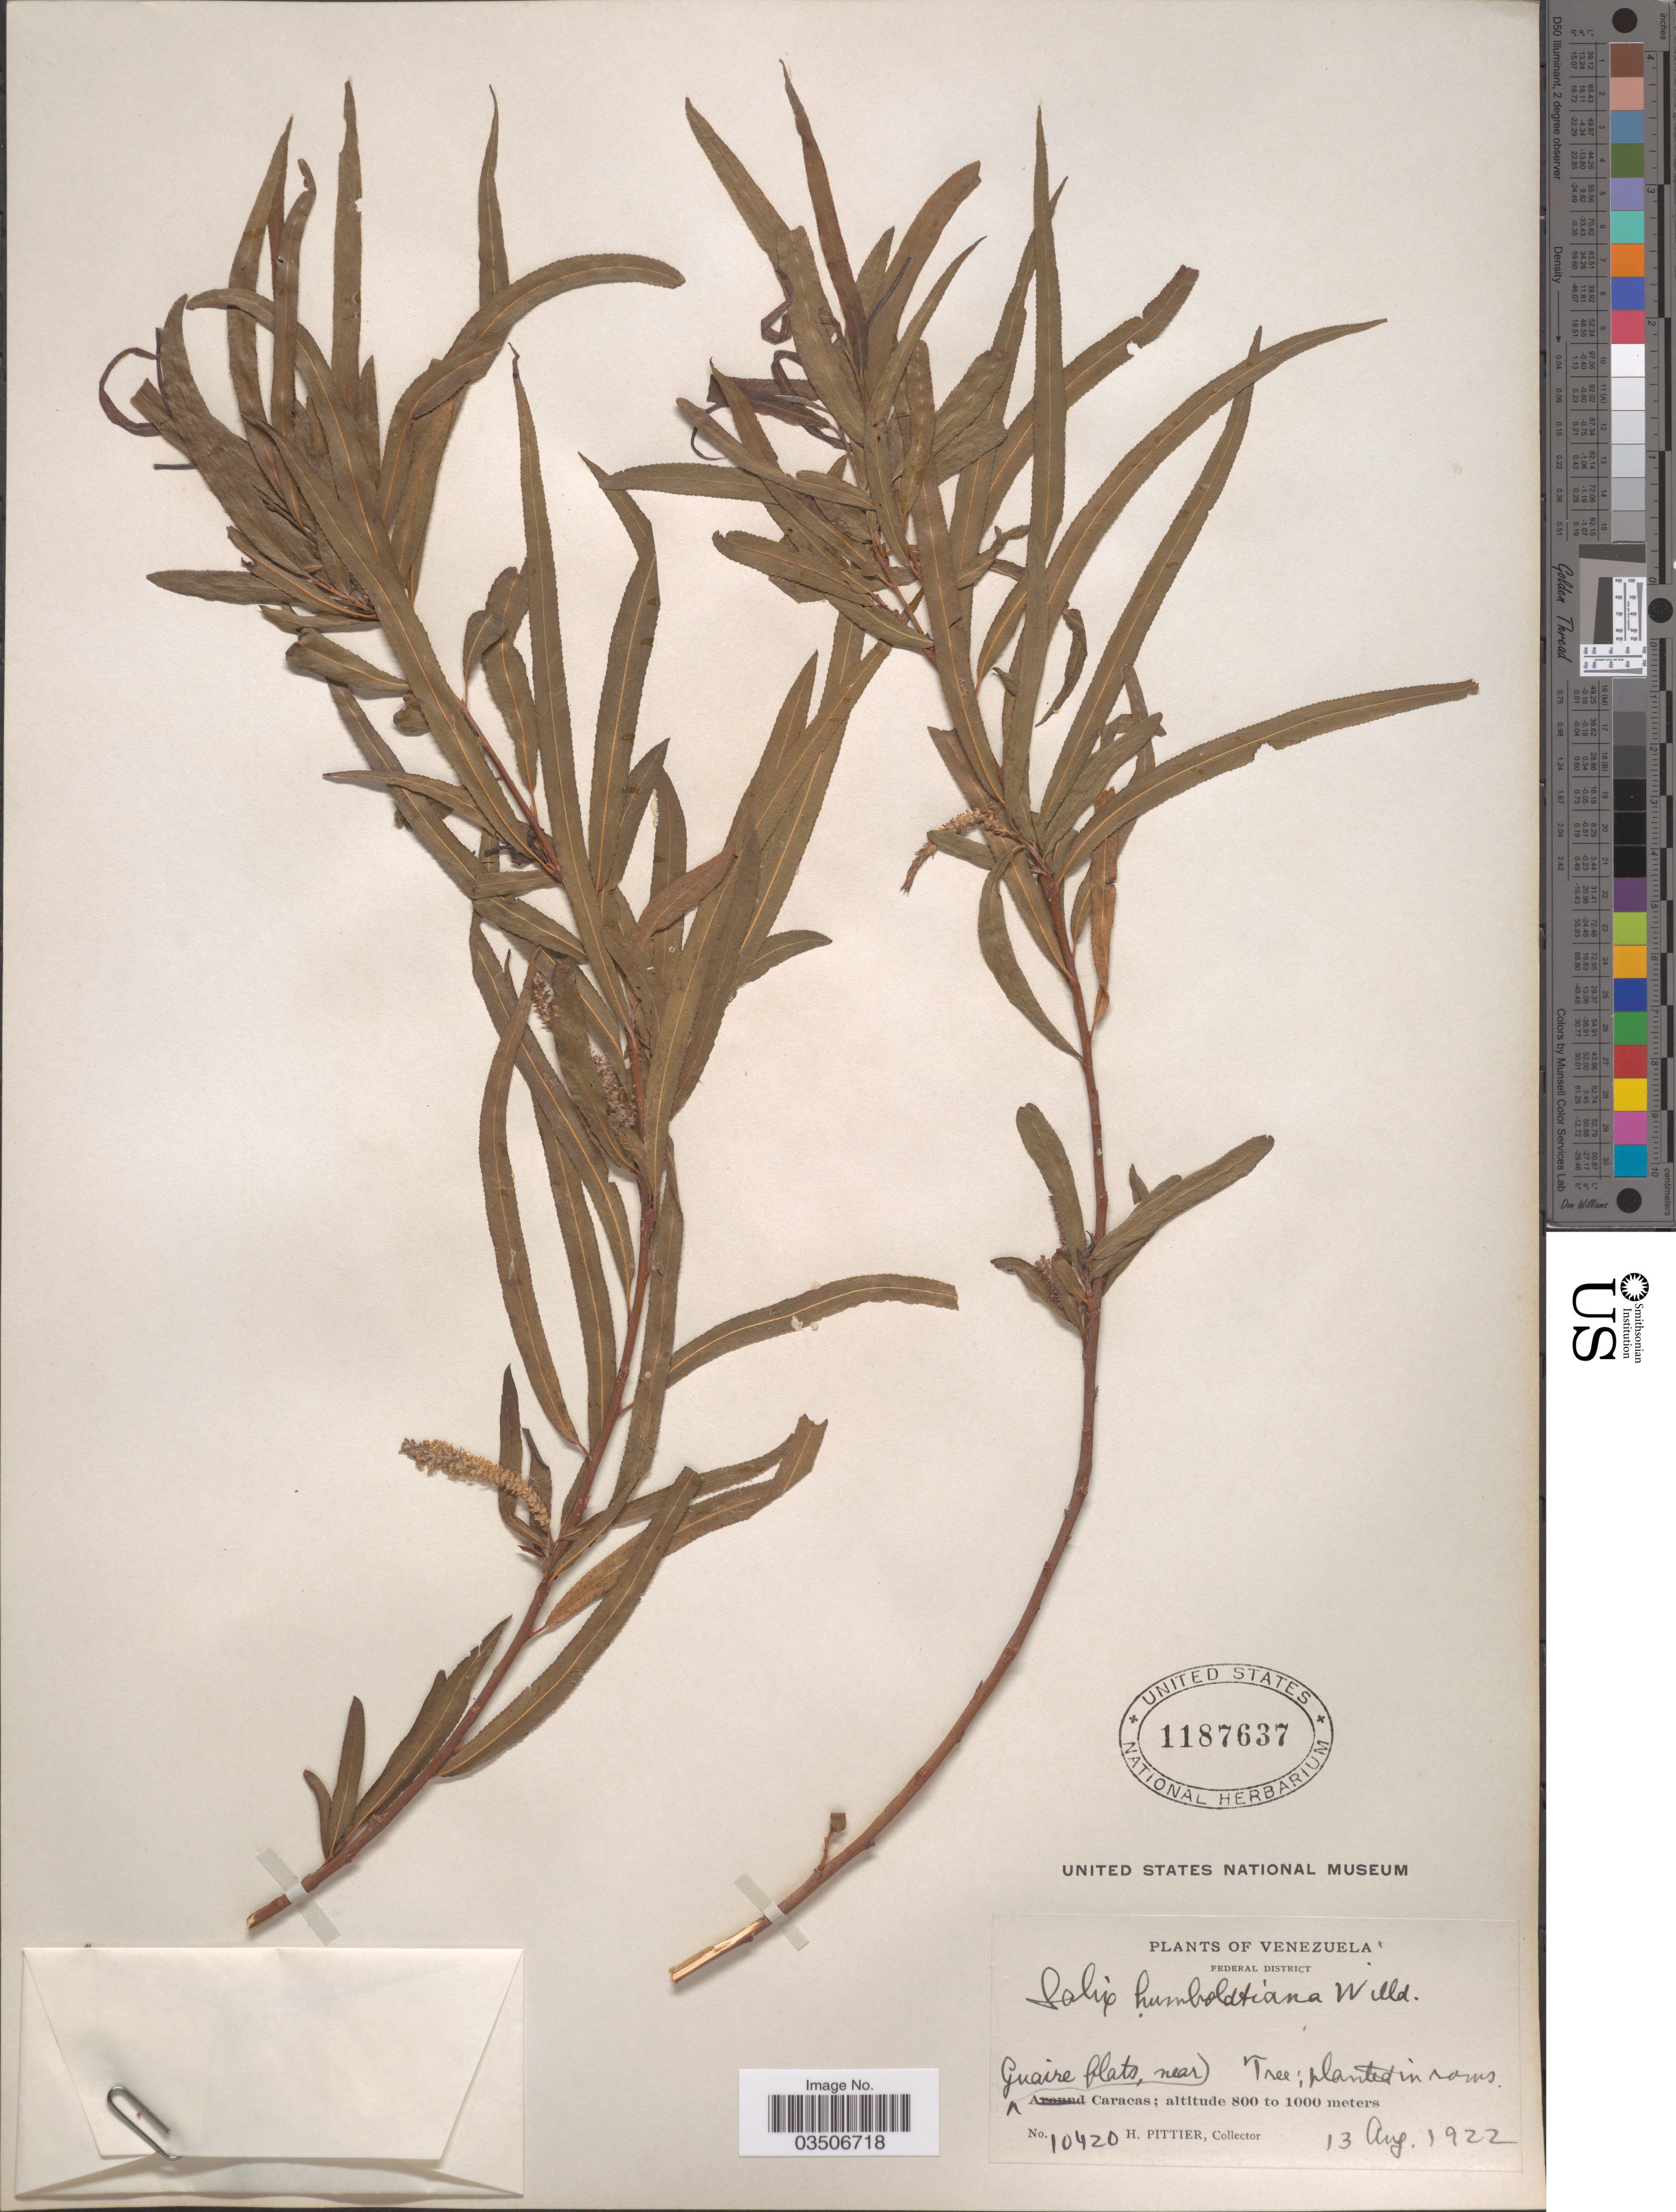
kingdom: Plantae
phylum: Tracheophyta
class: Magnoliopsida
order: Malpighiales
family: Salicaceae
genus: Salix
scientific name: Salix humboldtiana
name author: Willd.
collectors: H. F. Pittier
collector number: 10420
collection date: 1922-08-13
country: Venezuela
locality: Federal District. Guaire flats, near Caracas.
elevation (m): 800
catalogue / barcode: US 1187637